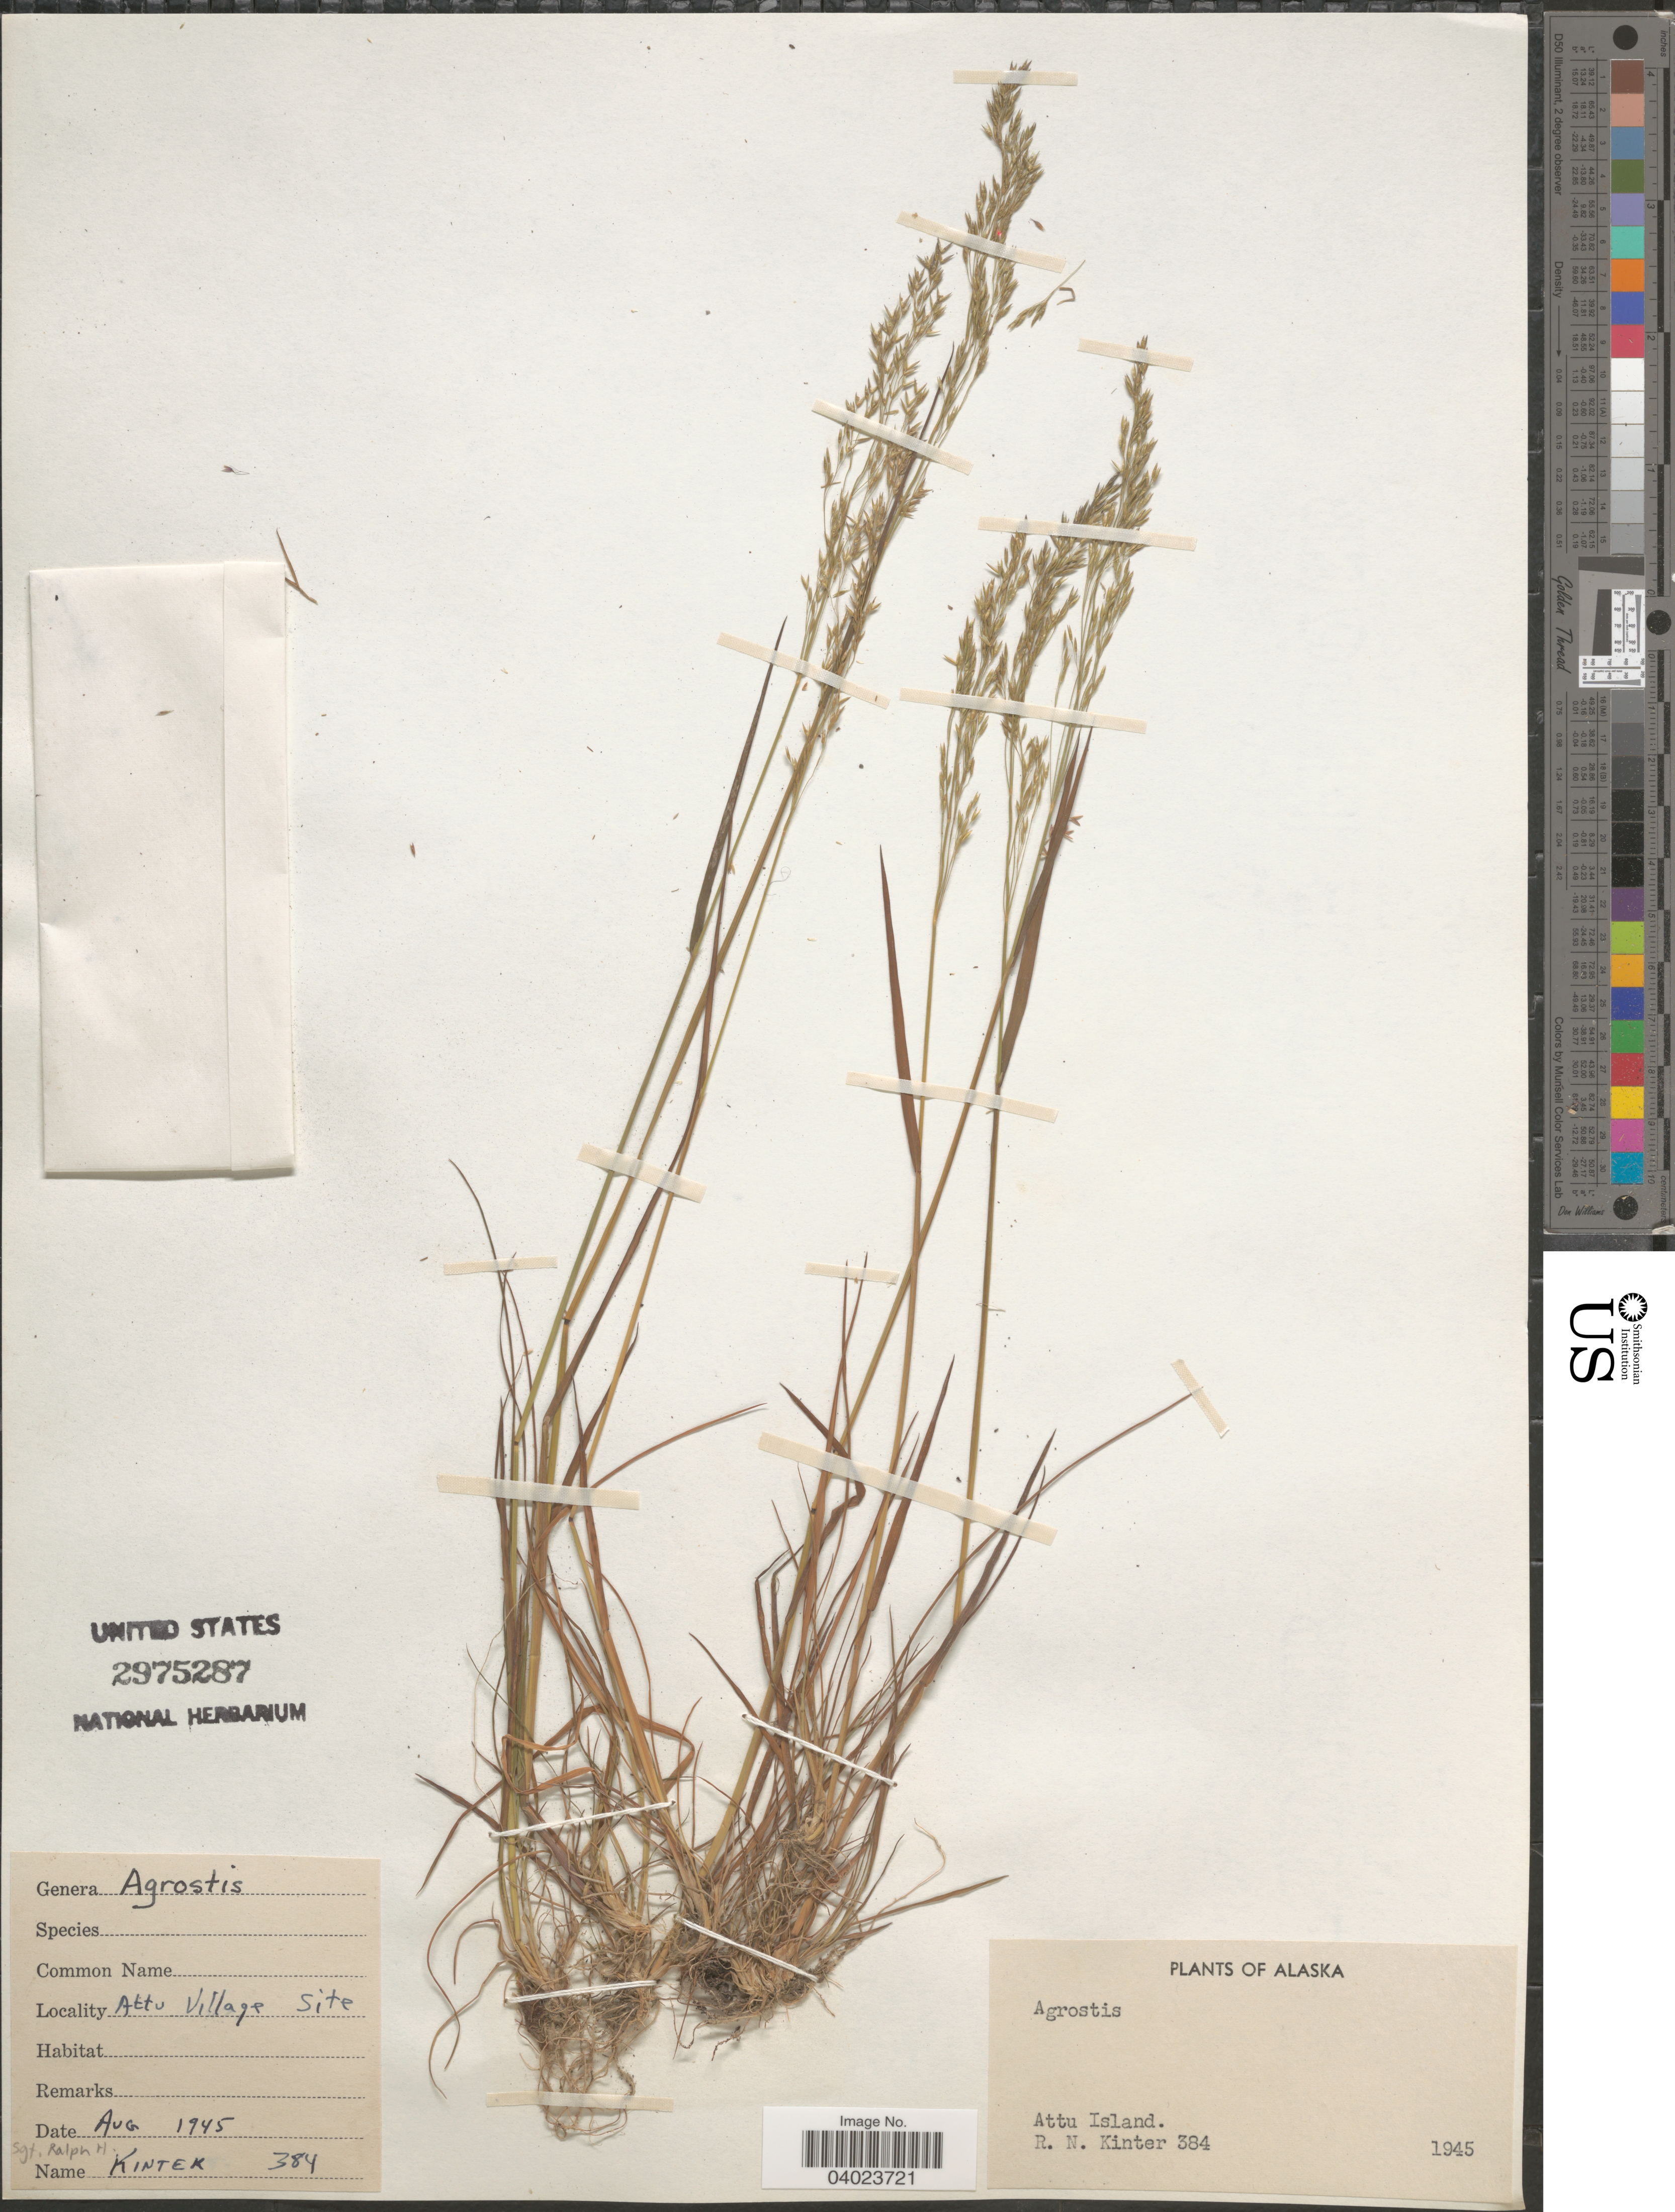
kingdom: Plantae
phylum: Tracheophyta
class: Liliopsida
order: Poales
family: Poaceae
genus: Agrostis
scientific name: Agrostis sp.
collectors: R. Kinter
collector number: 384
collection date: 1945-08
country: United States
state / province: Alaska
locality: Attu Village Site. Attu Island.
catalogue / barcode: US 2975287